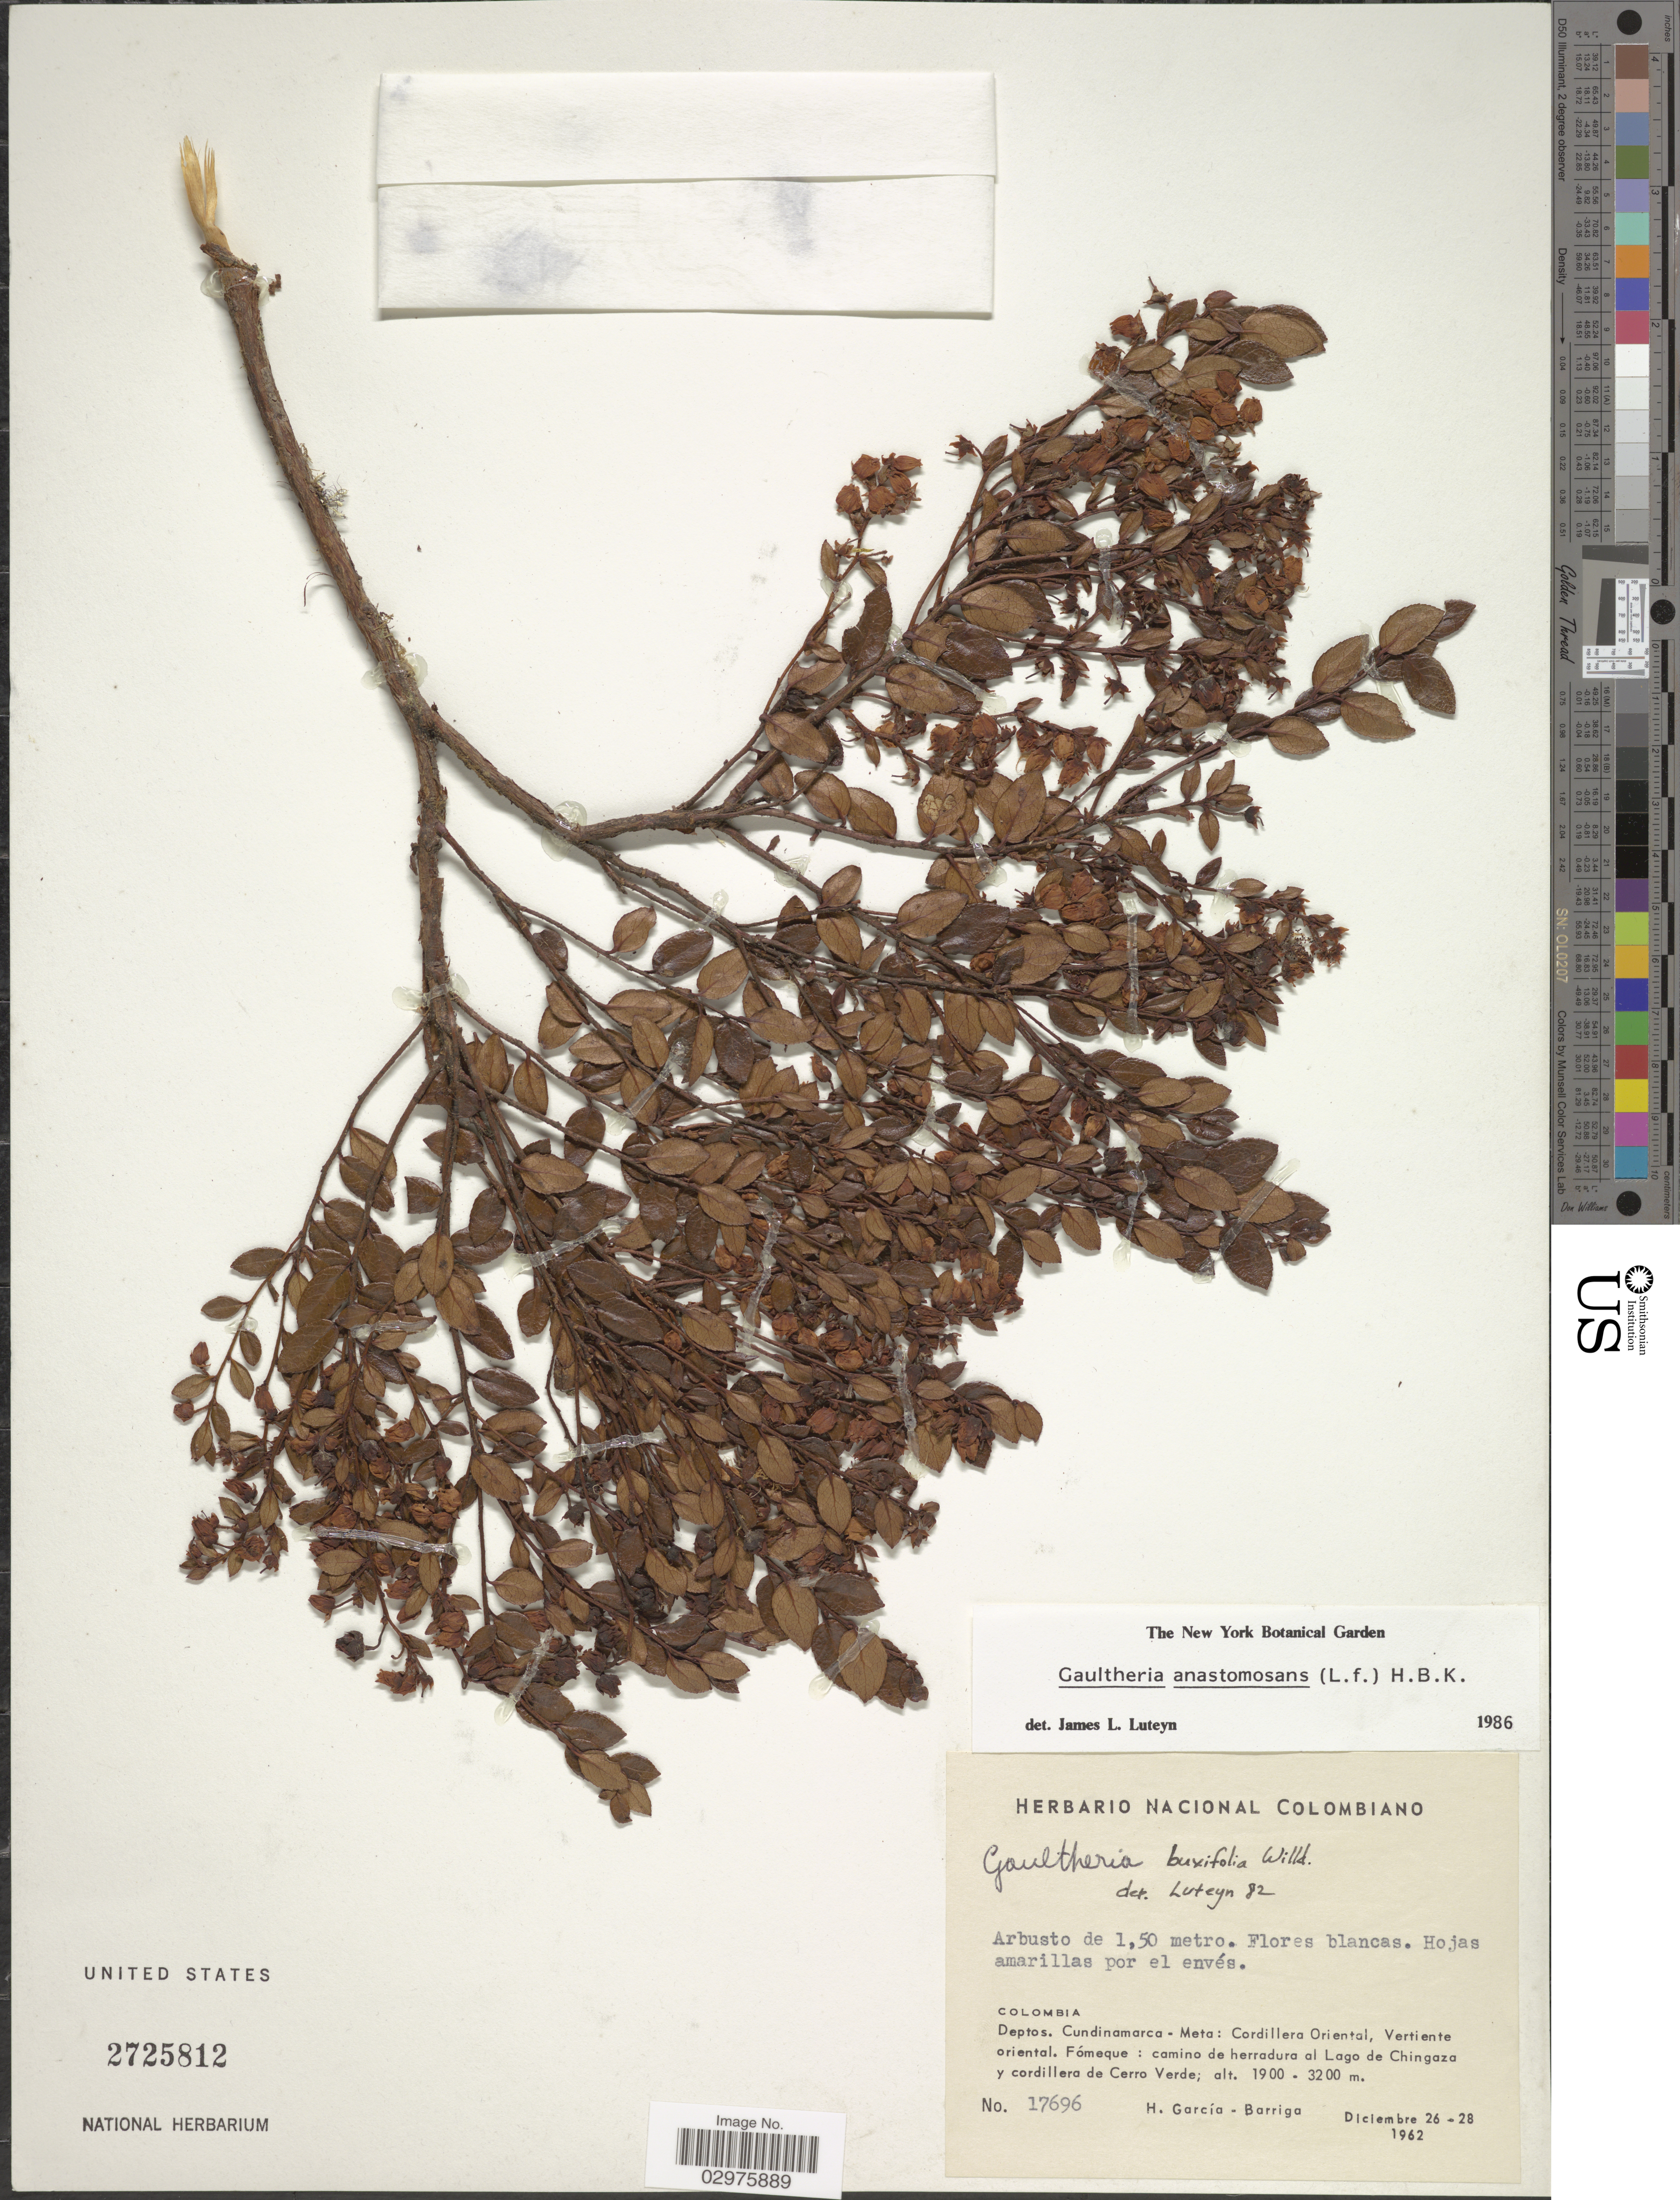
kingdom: Plantae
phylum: Tracheophyta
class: Magnoliopsida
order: Ericales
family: Ericaceae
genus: Gaultheria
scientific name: Gaultheria anastomosans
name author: (L. f.) Kunth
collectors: H. García Barriga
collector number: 17696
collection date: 1962-12-26/1962-12-28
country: Colombia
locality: Deptos. Cundinamarca - Meta: Cordillera Oriental, Vertiente oriental. Fómeque: camino de herradura al Lago de Chingaza y cordillera de Cerro Verde.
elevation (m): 1900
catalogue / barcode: US 2725812